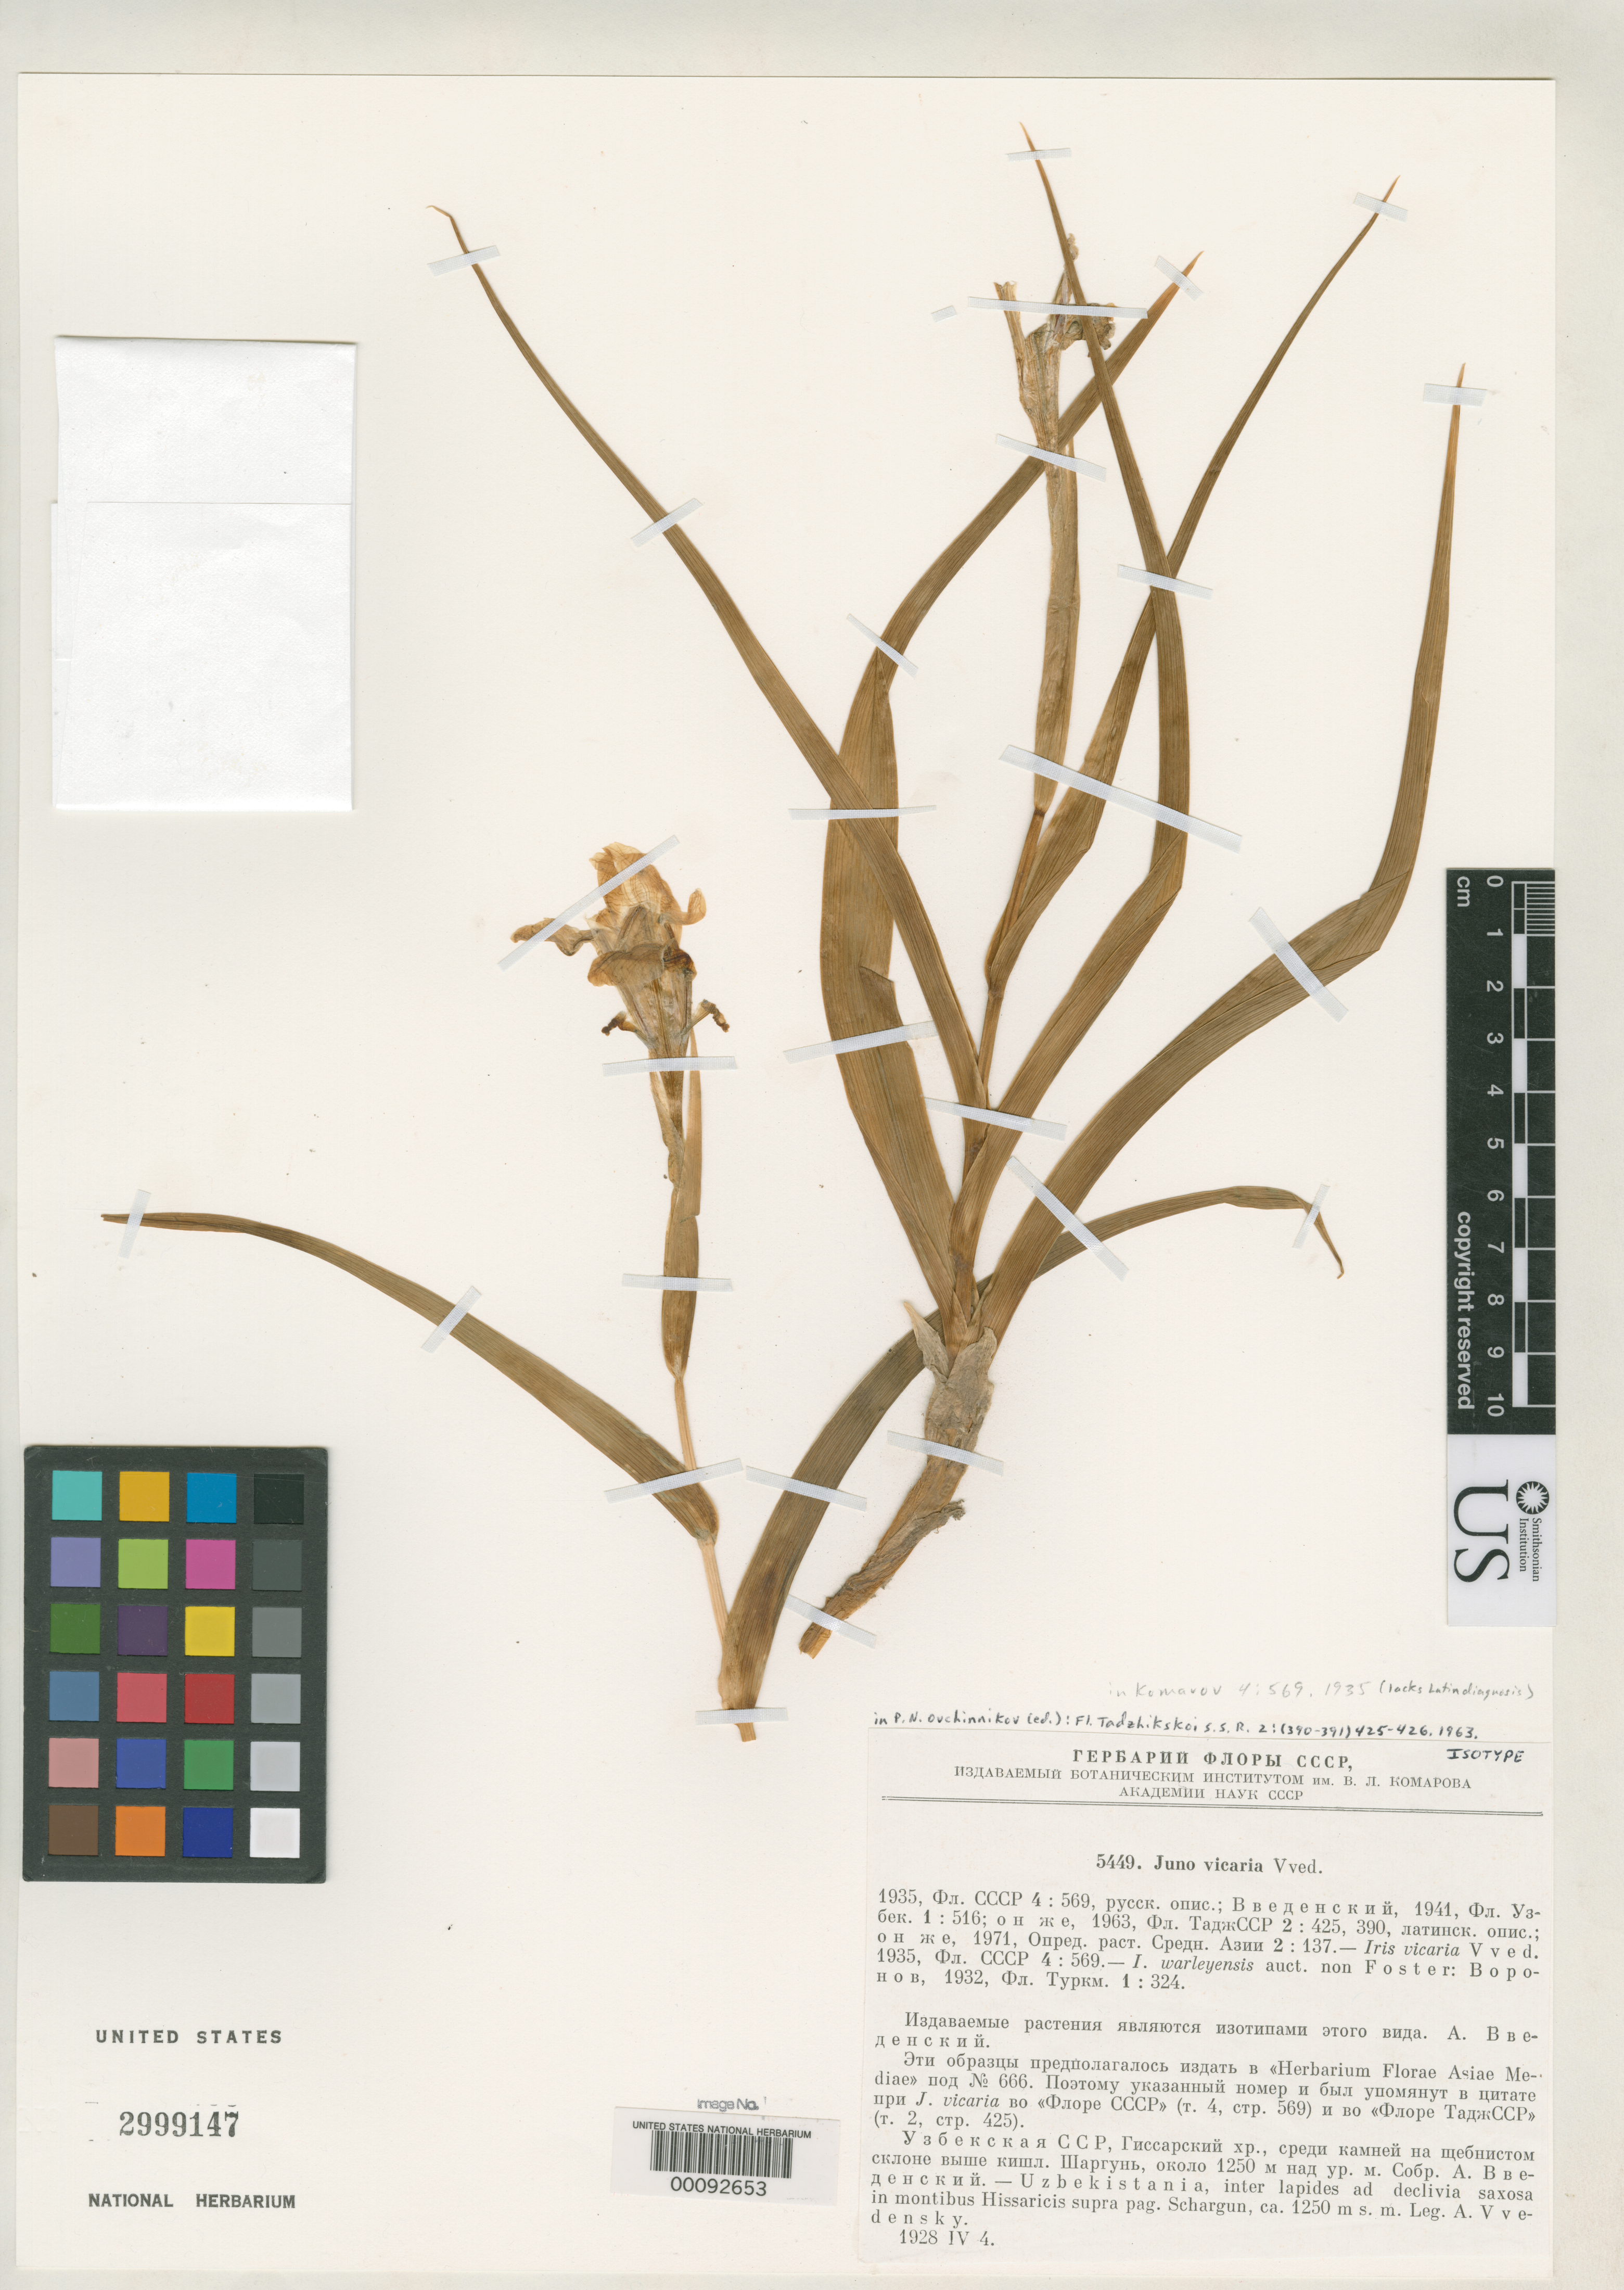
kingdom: Plantae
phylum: Tracheophyta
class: Liliopsida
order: Asparagales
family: Iridaceae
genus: Juno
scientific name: Juno vicaria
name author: Vved. in Ovcz.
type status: Isotype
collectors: A. Vvedensky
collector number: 5449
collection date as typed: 04 Apr 1928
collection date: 1928-04-04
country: Uzbekistan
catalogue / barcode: US 2999147